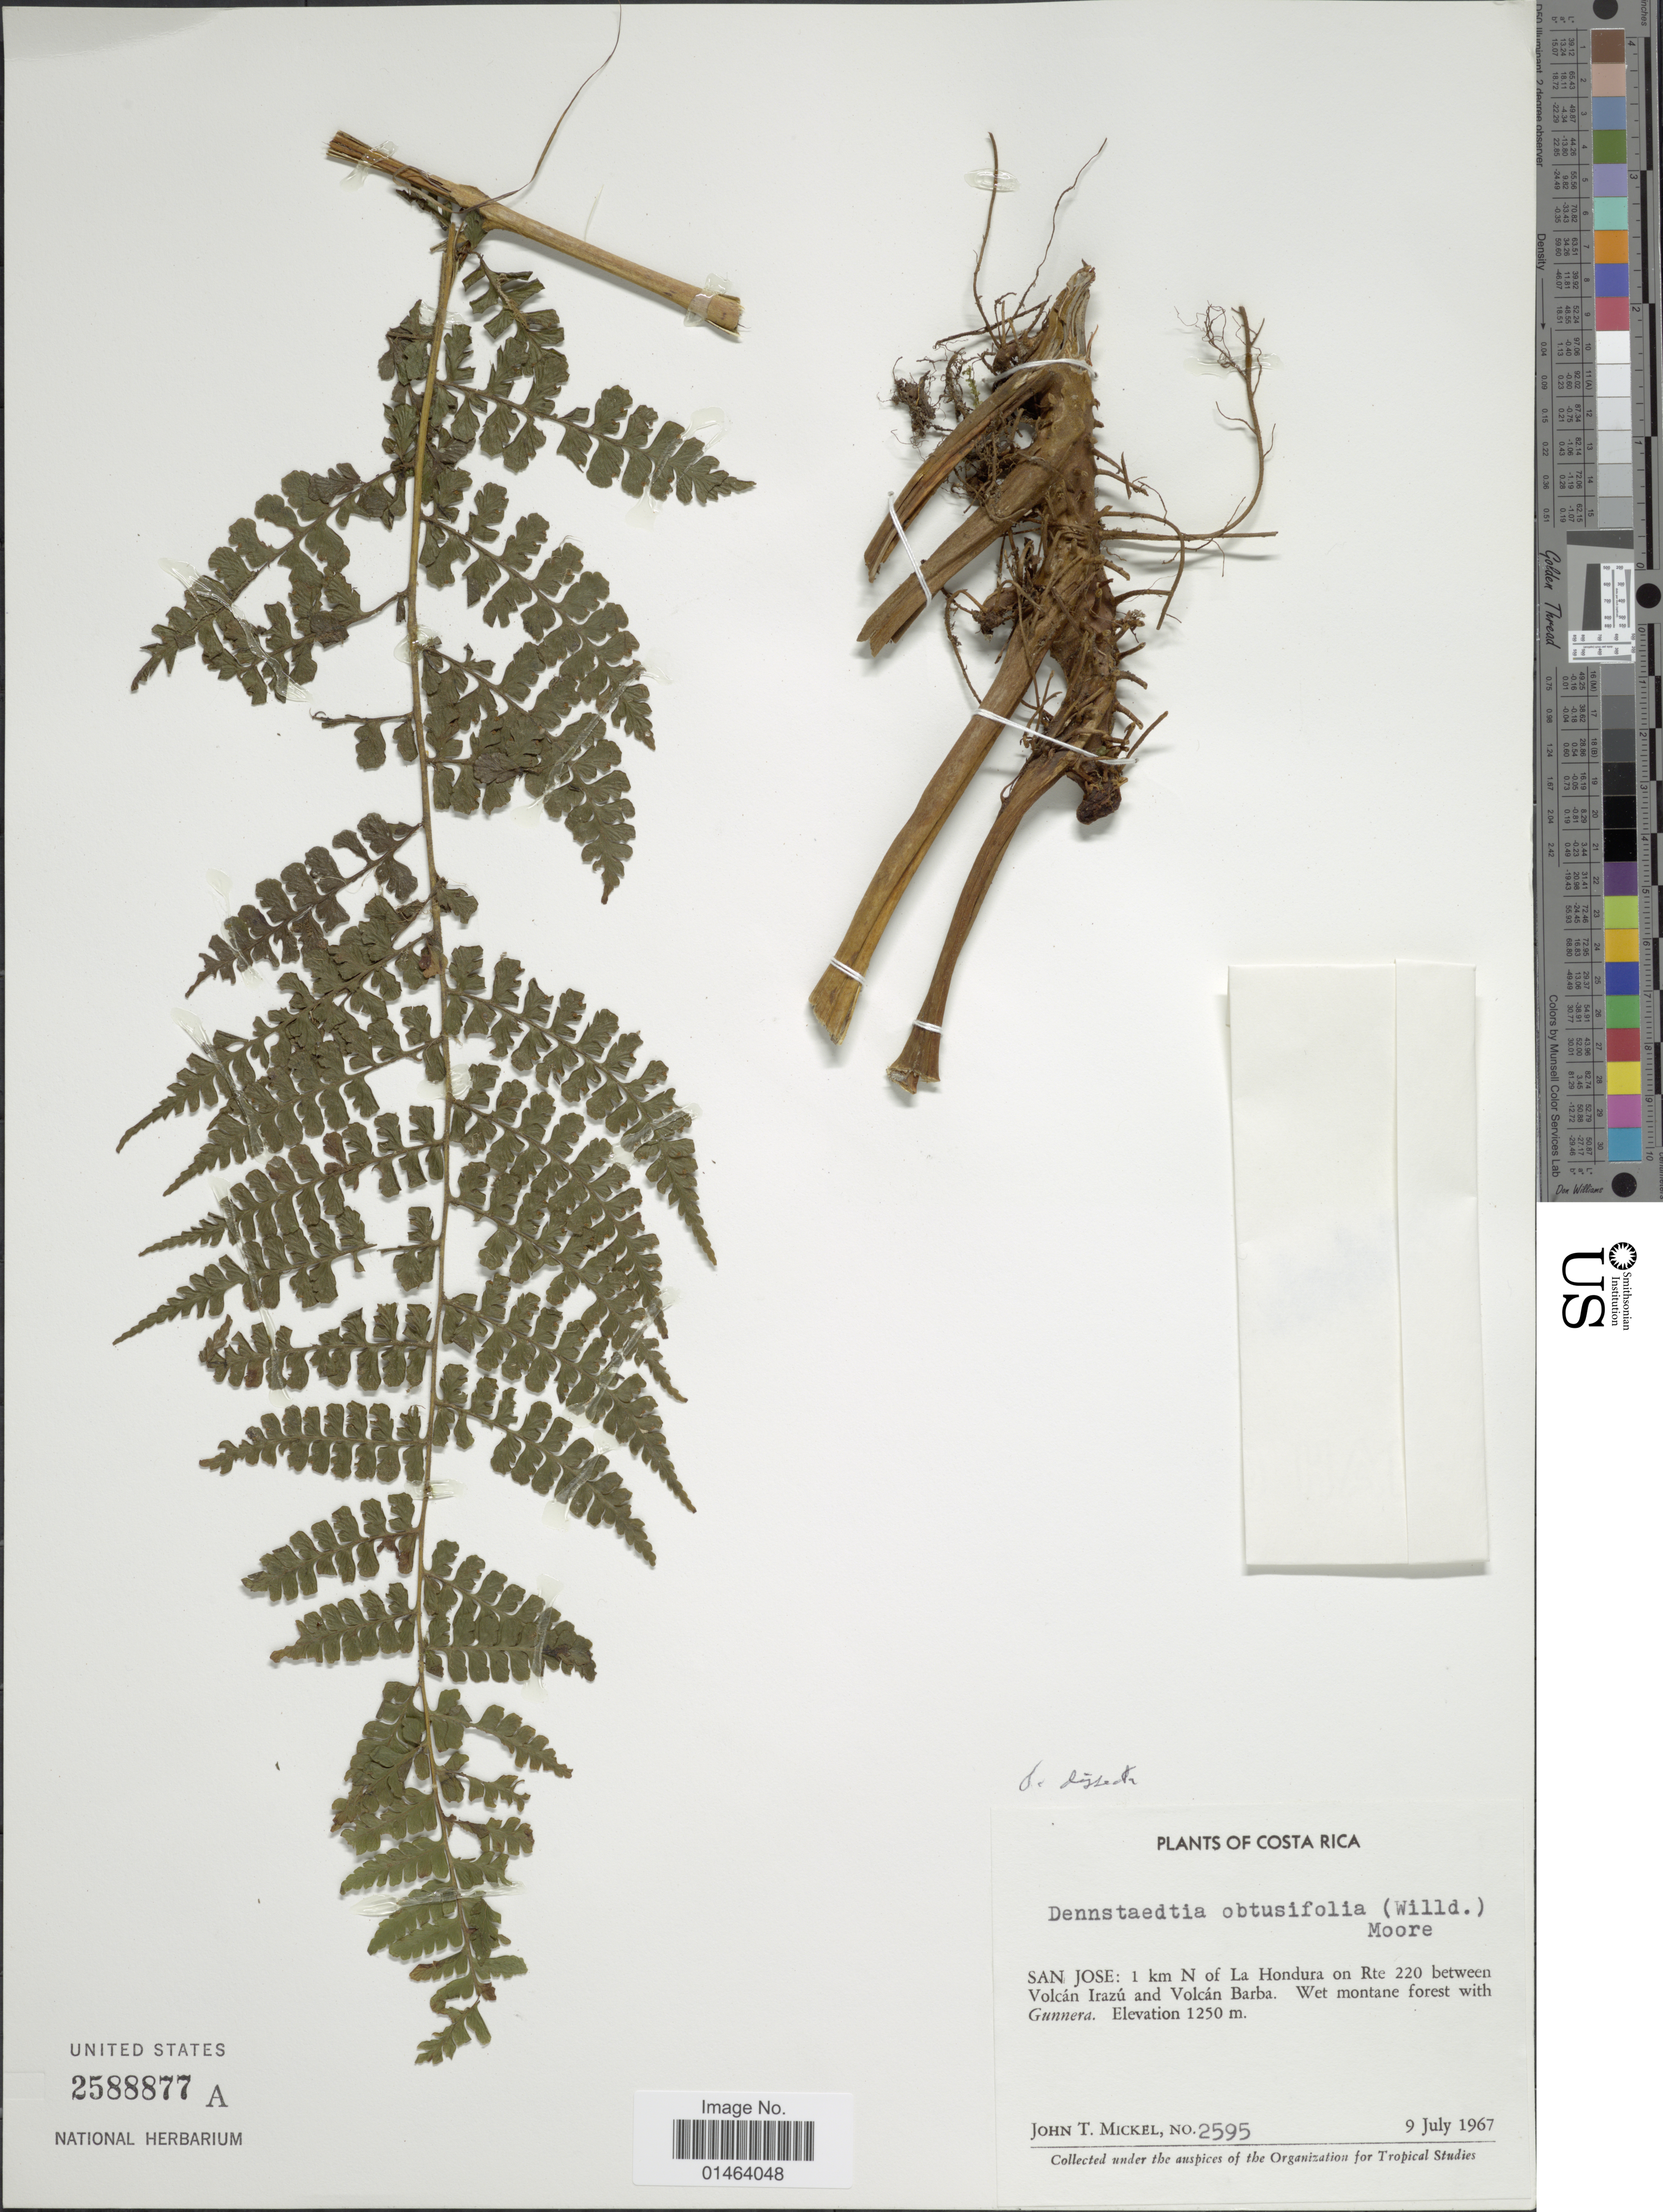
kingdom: Plantae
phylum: Tracheophyta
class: Polypodiopsida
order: Polypodiales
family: Dennstaedtiaceae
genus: Dennstaedtia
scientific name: Dennstaedtia dissecta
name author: (Sw.) T. Moore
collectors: J. T. Mickel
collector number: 2595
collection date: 1967-07-09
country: Costa Rica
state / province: San José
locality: Costa Rica, San Jose: 1 km N of La Hondura on Rte 220 between Volcan Irazu and Volcan Barba. Wet montane forest with Gunnera.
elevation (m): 1250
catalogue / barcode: US 2588877A